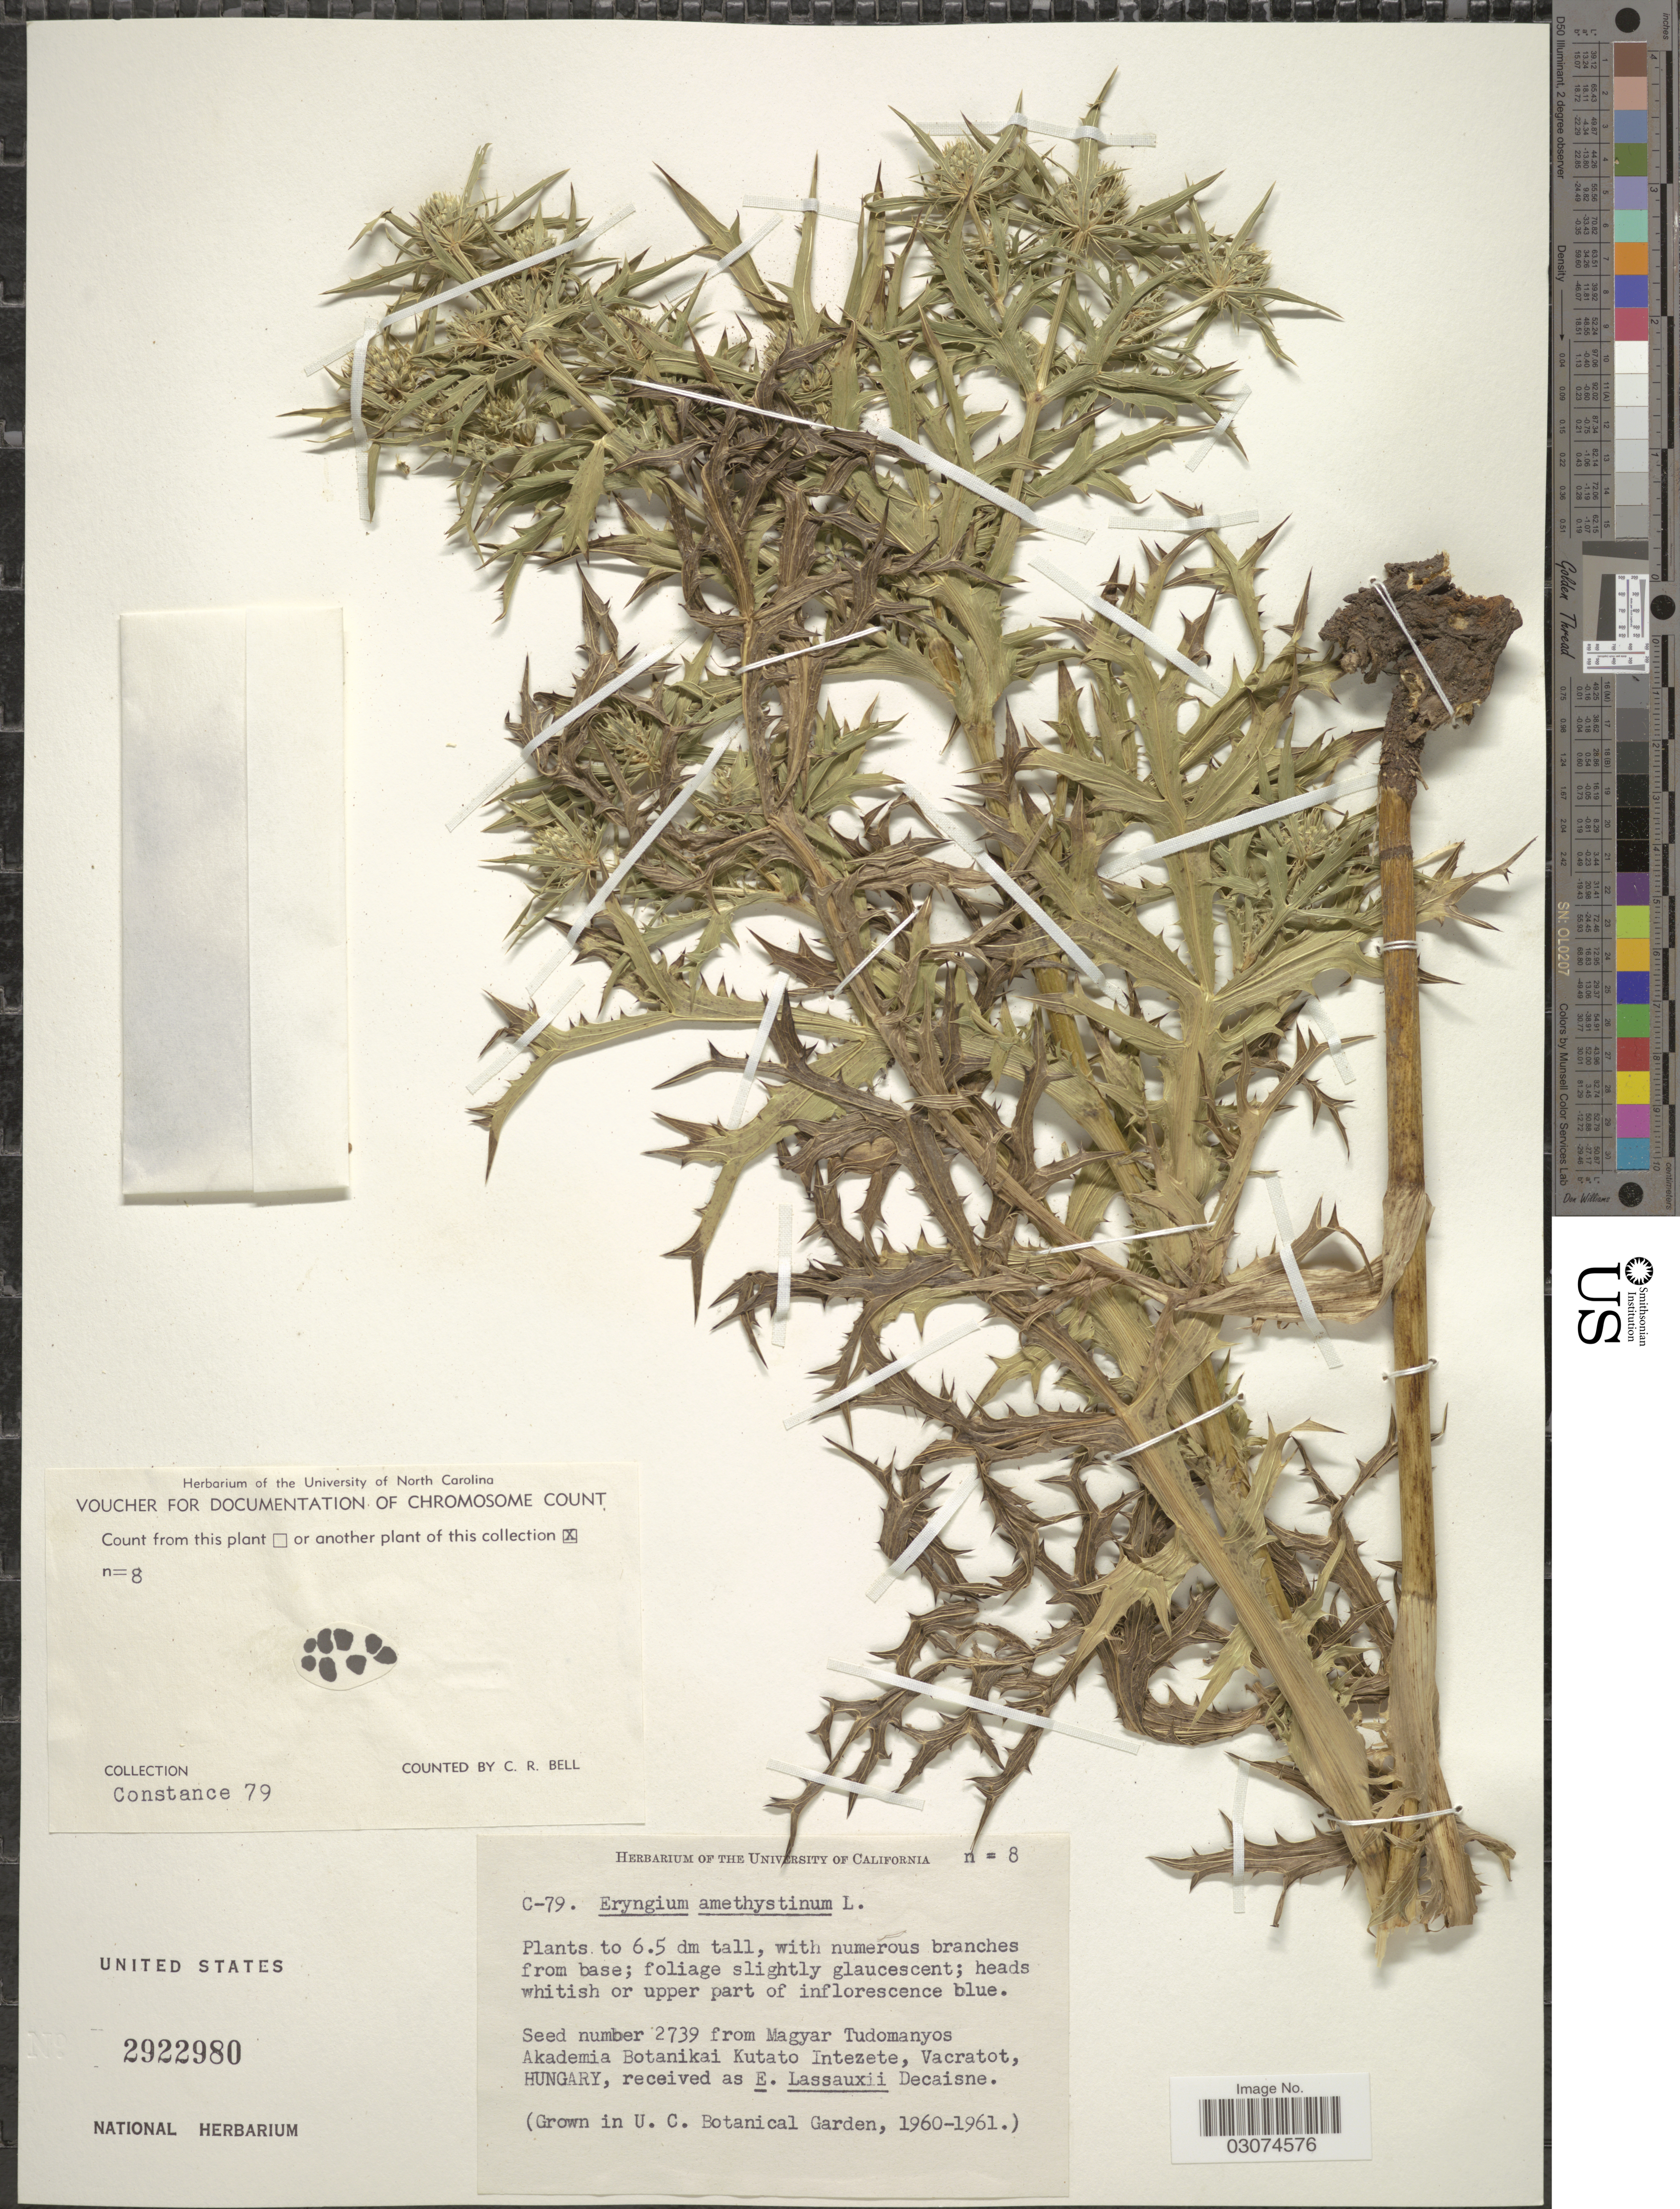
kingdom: Plantae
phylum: Tracheophyta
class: Magnoliopsida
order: Apiales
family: Apiaceae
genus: Eryngium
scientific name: Eryngium amethystinum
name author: L.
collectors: ex herb. Univ. of California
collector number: C-79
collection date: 1960/1961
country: United States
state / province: California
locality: U. C. Botanical Garden.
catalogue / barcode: US 2922980